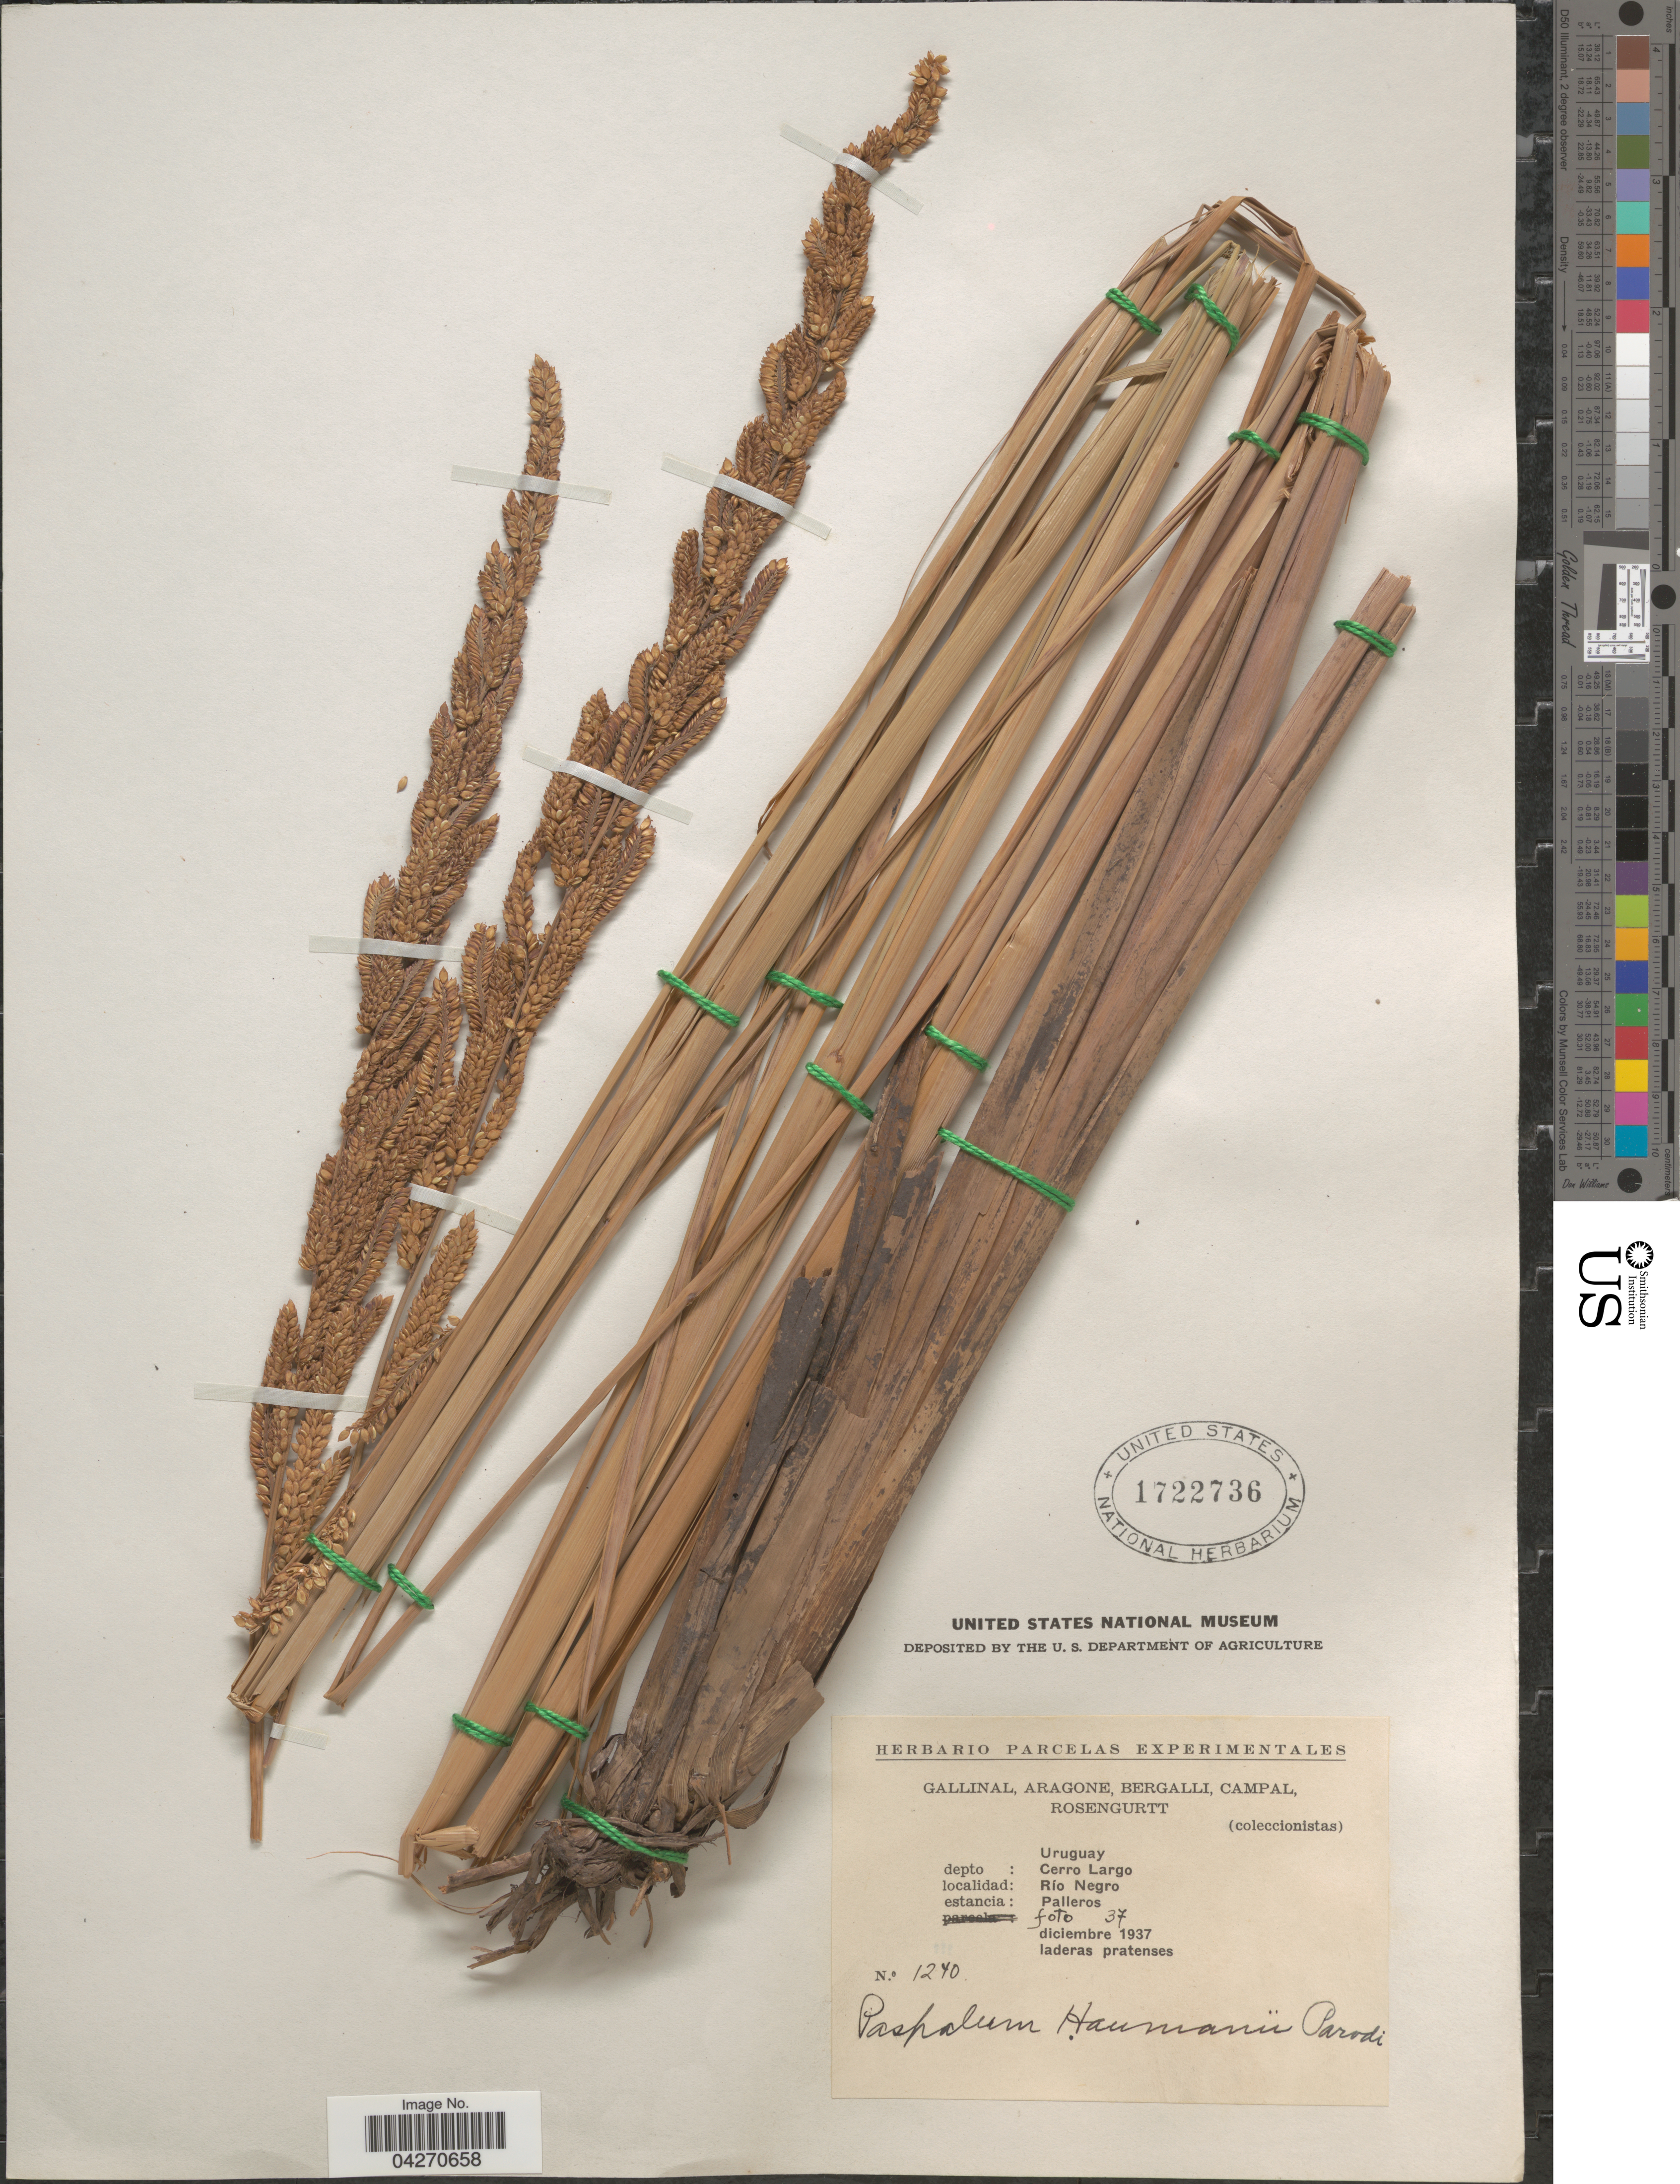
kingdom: Plantae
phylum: Tracheophyta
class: Liliopsida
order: Poales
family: Poaceae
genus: Paspalum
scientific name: Paspalum haumanii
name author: Parodi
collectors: -. Gallinal, -- Aragone, -- Bergalli, -- Campal & Rosengurtt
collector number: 1240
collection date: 1937-12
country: Uruguay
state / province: Cerro Largo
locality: Depto: Cerro Largo. Río Negro. Estancia: Palleros.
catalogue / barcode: US 1722736